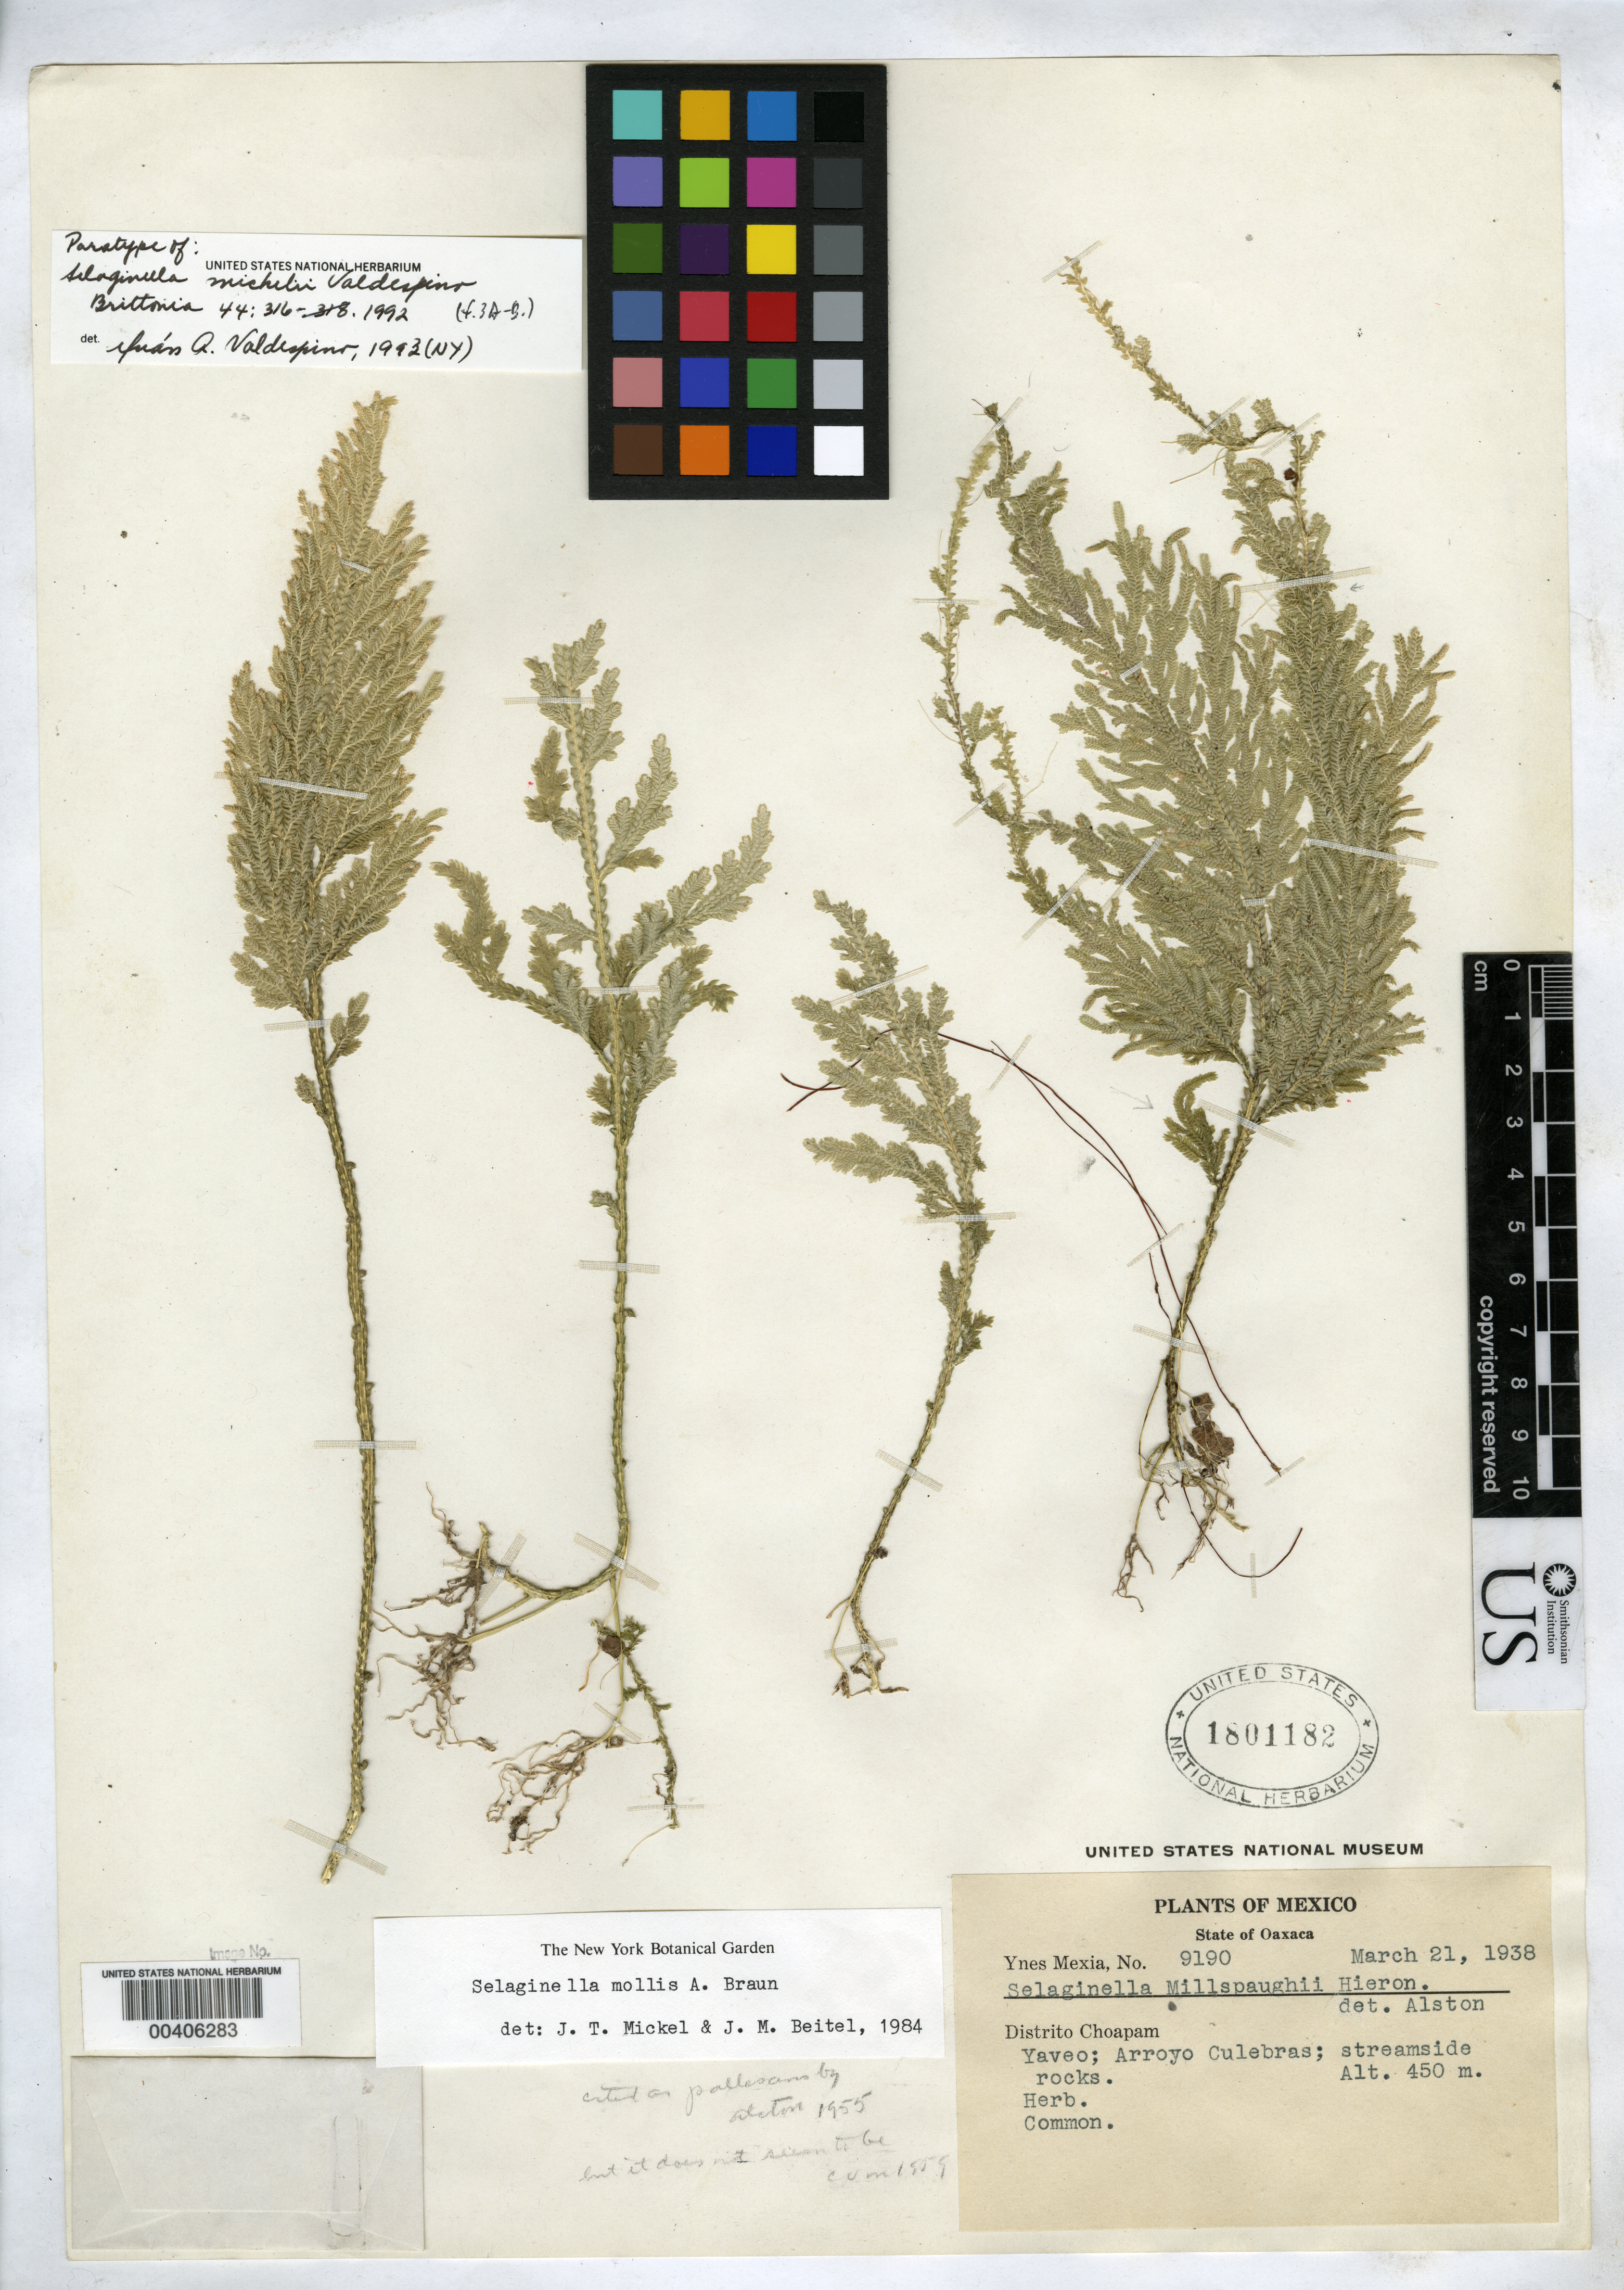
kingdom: Plantae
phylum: Tracheophyta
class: Lycopodiopsida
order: Selaginellales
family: Selaginellaceae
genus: Selaginella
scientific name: Selaginella mickelii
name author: Valdespinio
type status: Paratype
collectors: Y. Mexia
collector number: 9190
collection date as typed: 21 Mar 1938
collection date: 1938-03-21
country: Mexico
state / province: Oaxaca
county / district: Choapam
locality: Yaveo, Arroyo Culebras.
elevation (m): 450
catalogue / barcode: US 1801182